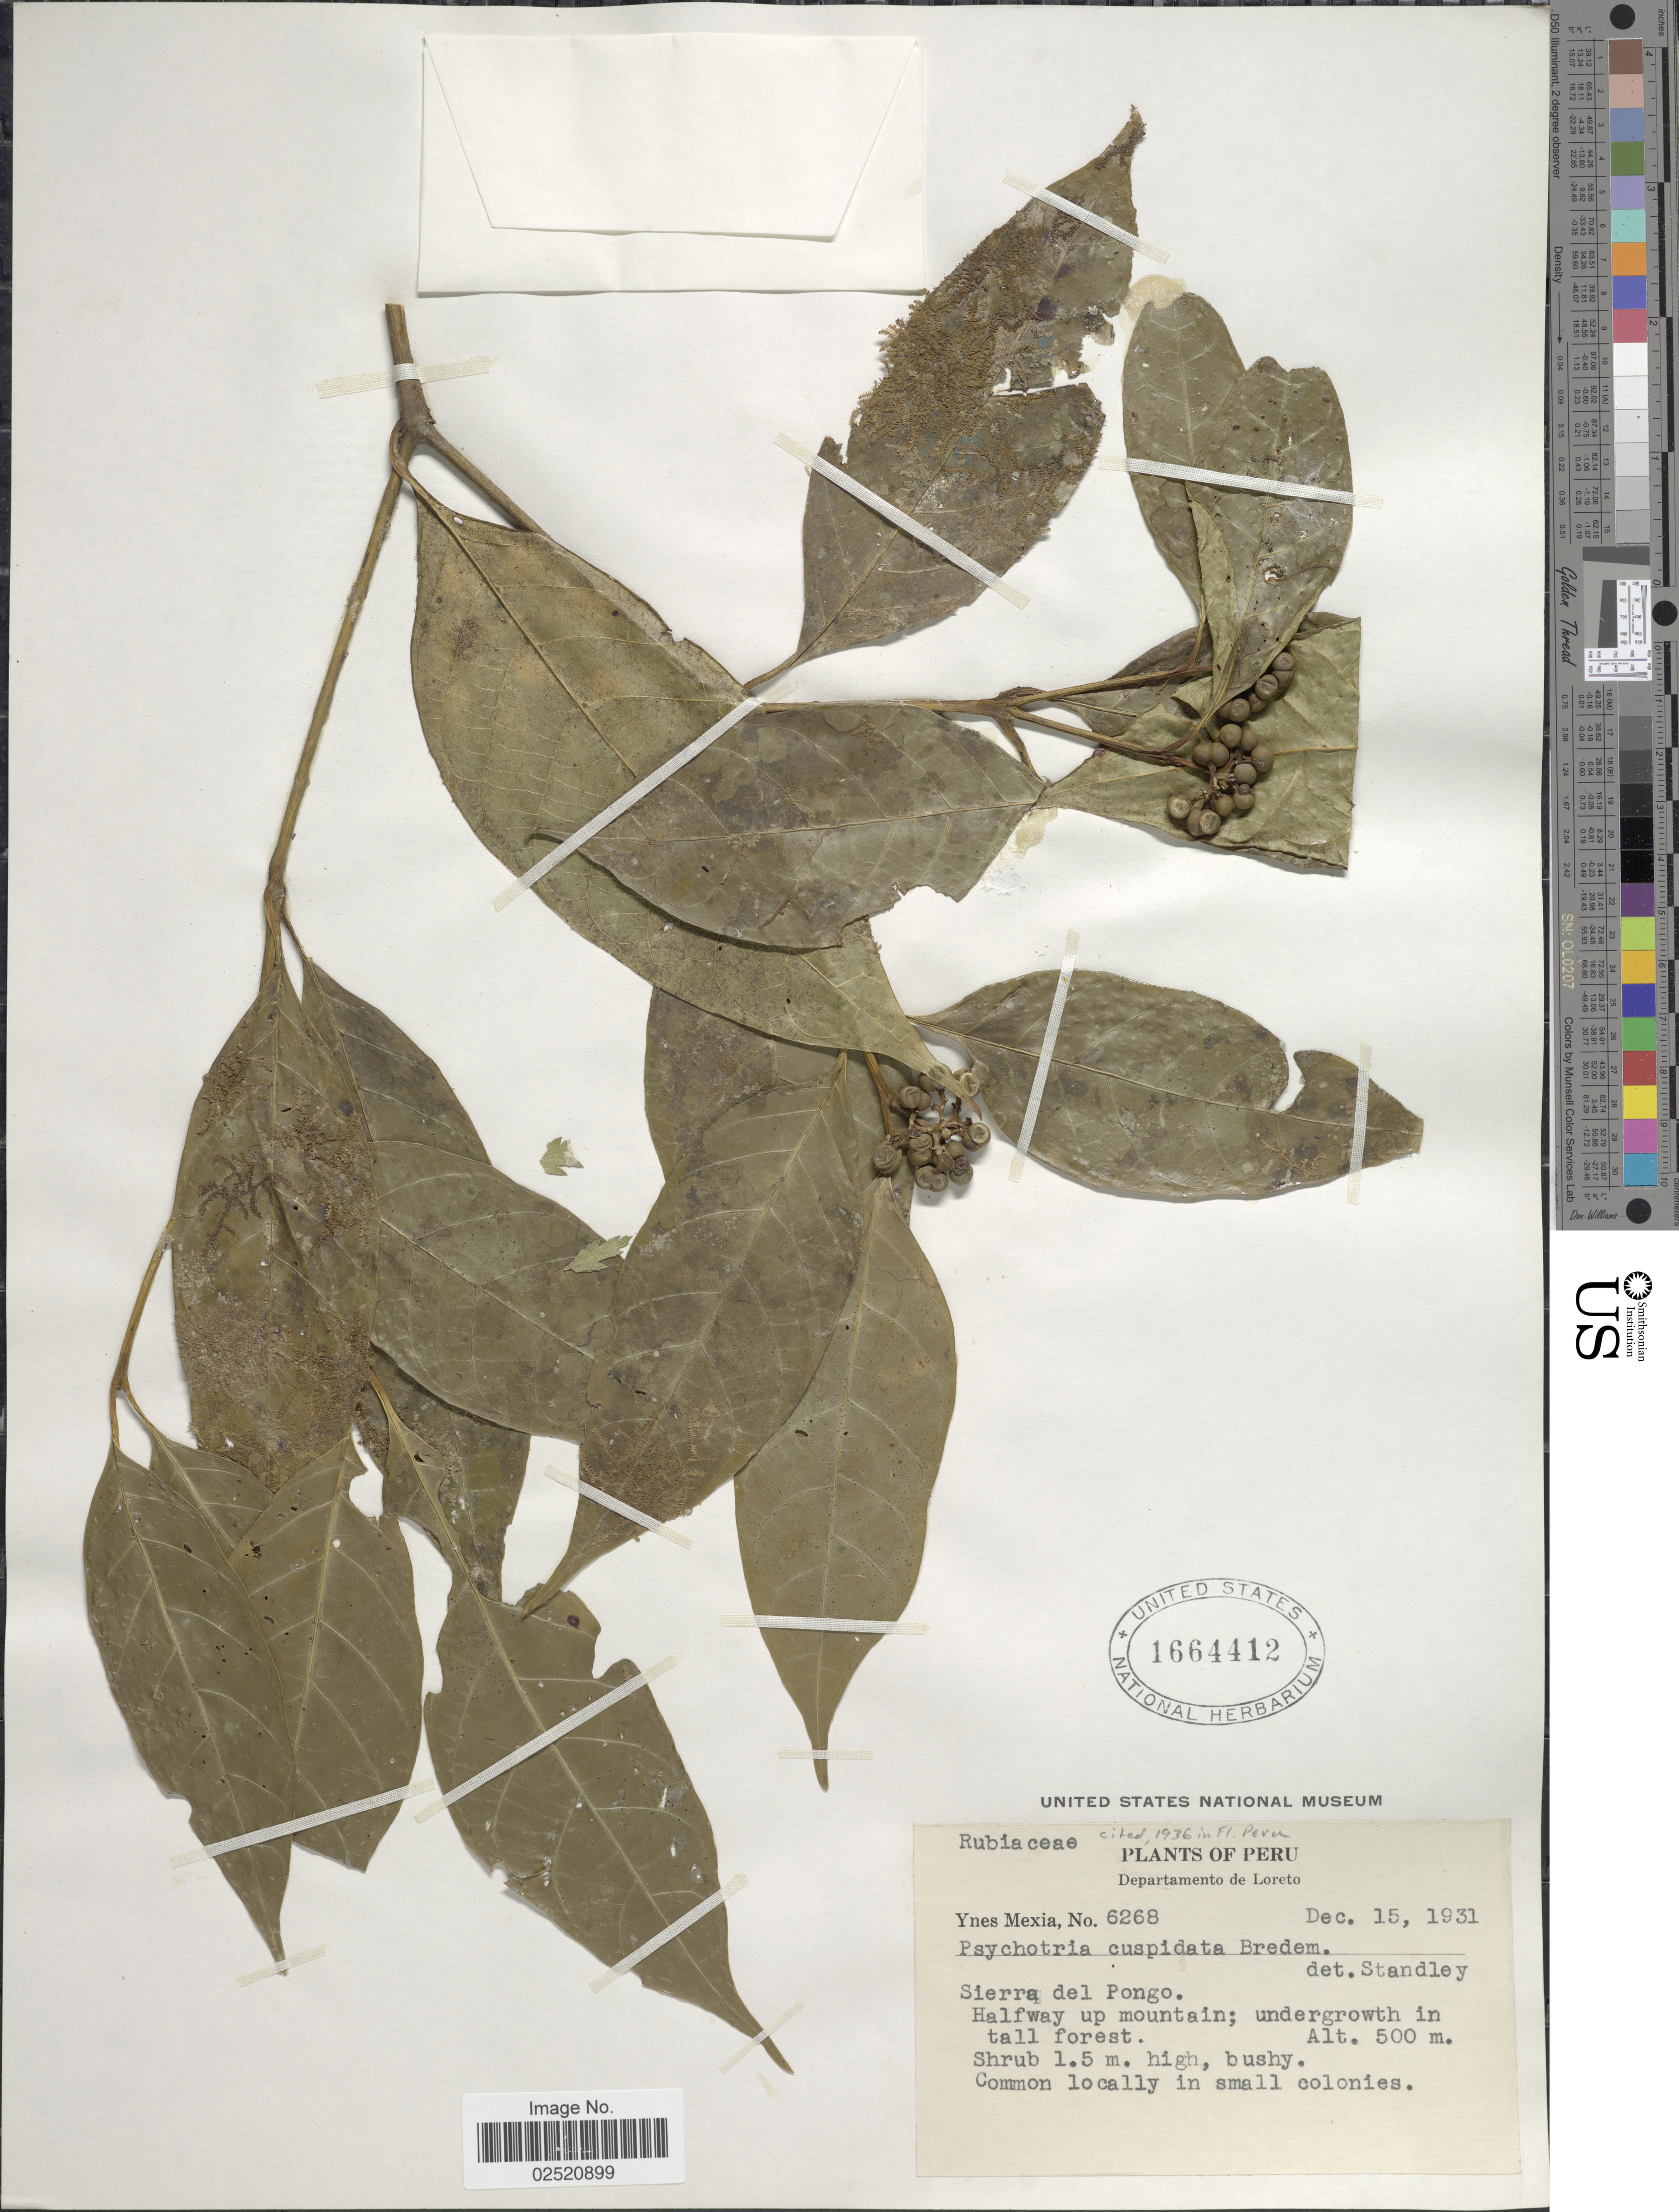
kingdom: Plantae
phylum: Tracheophyta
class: Magnoliopsida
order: Gentianales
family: Rubiaceae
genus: Psychotria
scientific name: Psychotria acuminata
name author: Benth.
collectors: Y. Mexia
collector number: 6268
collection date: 1931-12-15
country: Peru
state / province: Loreto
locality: Sierra del Pongo, Halfway up mountain; undergrowth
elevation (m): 500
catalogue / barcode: US 1664412